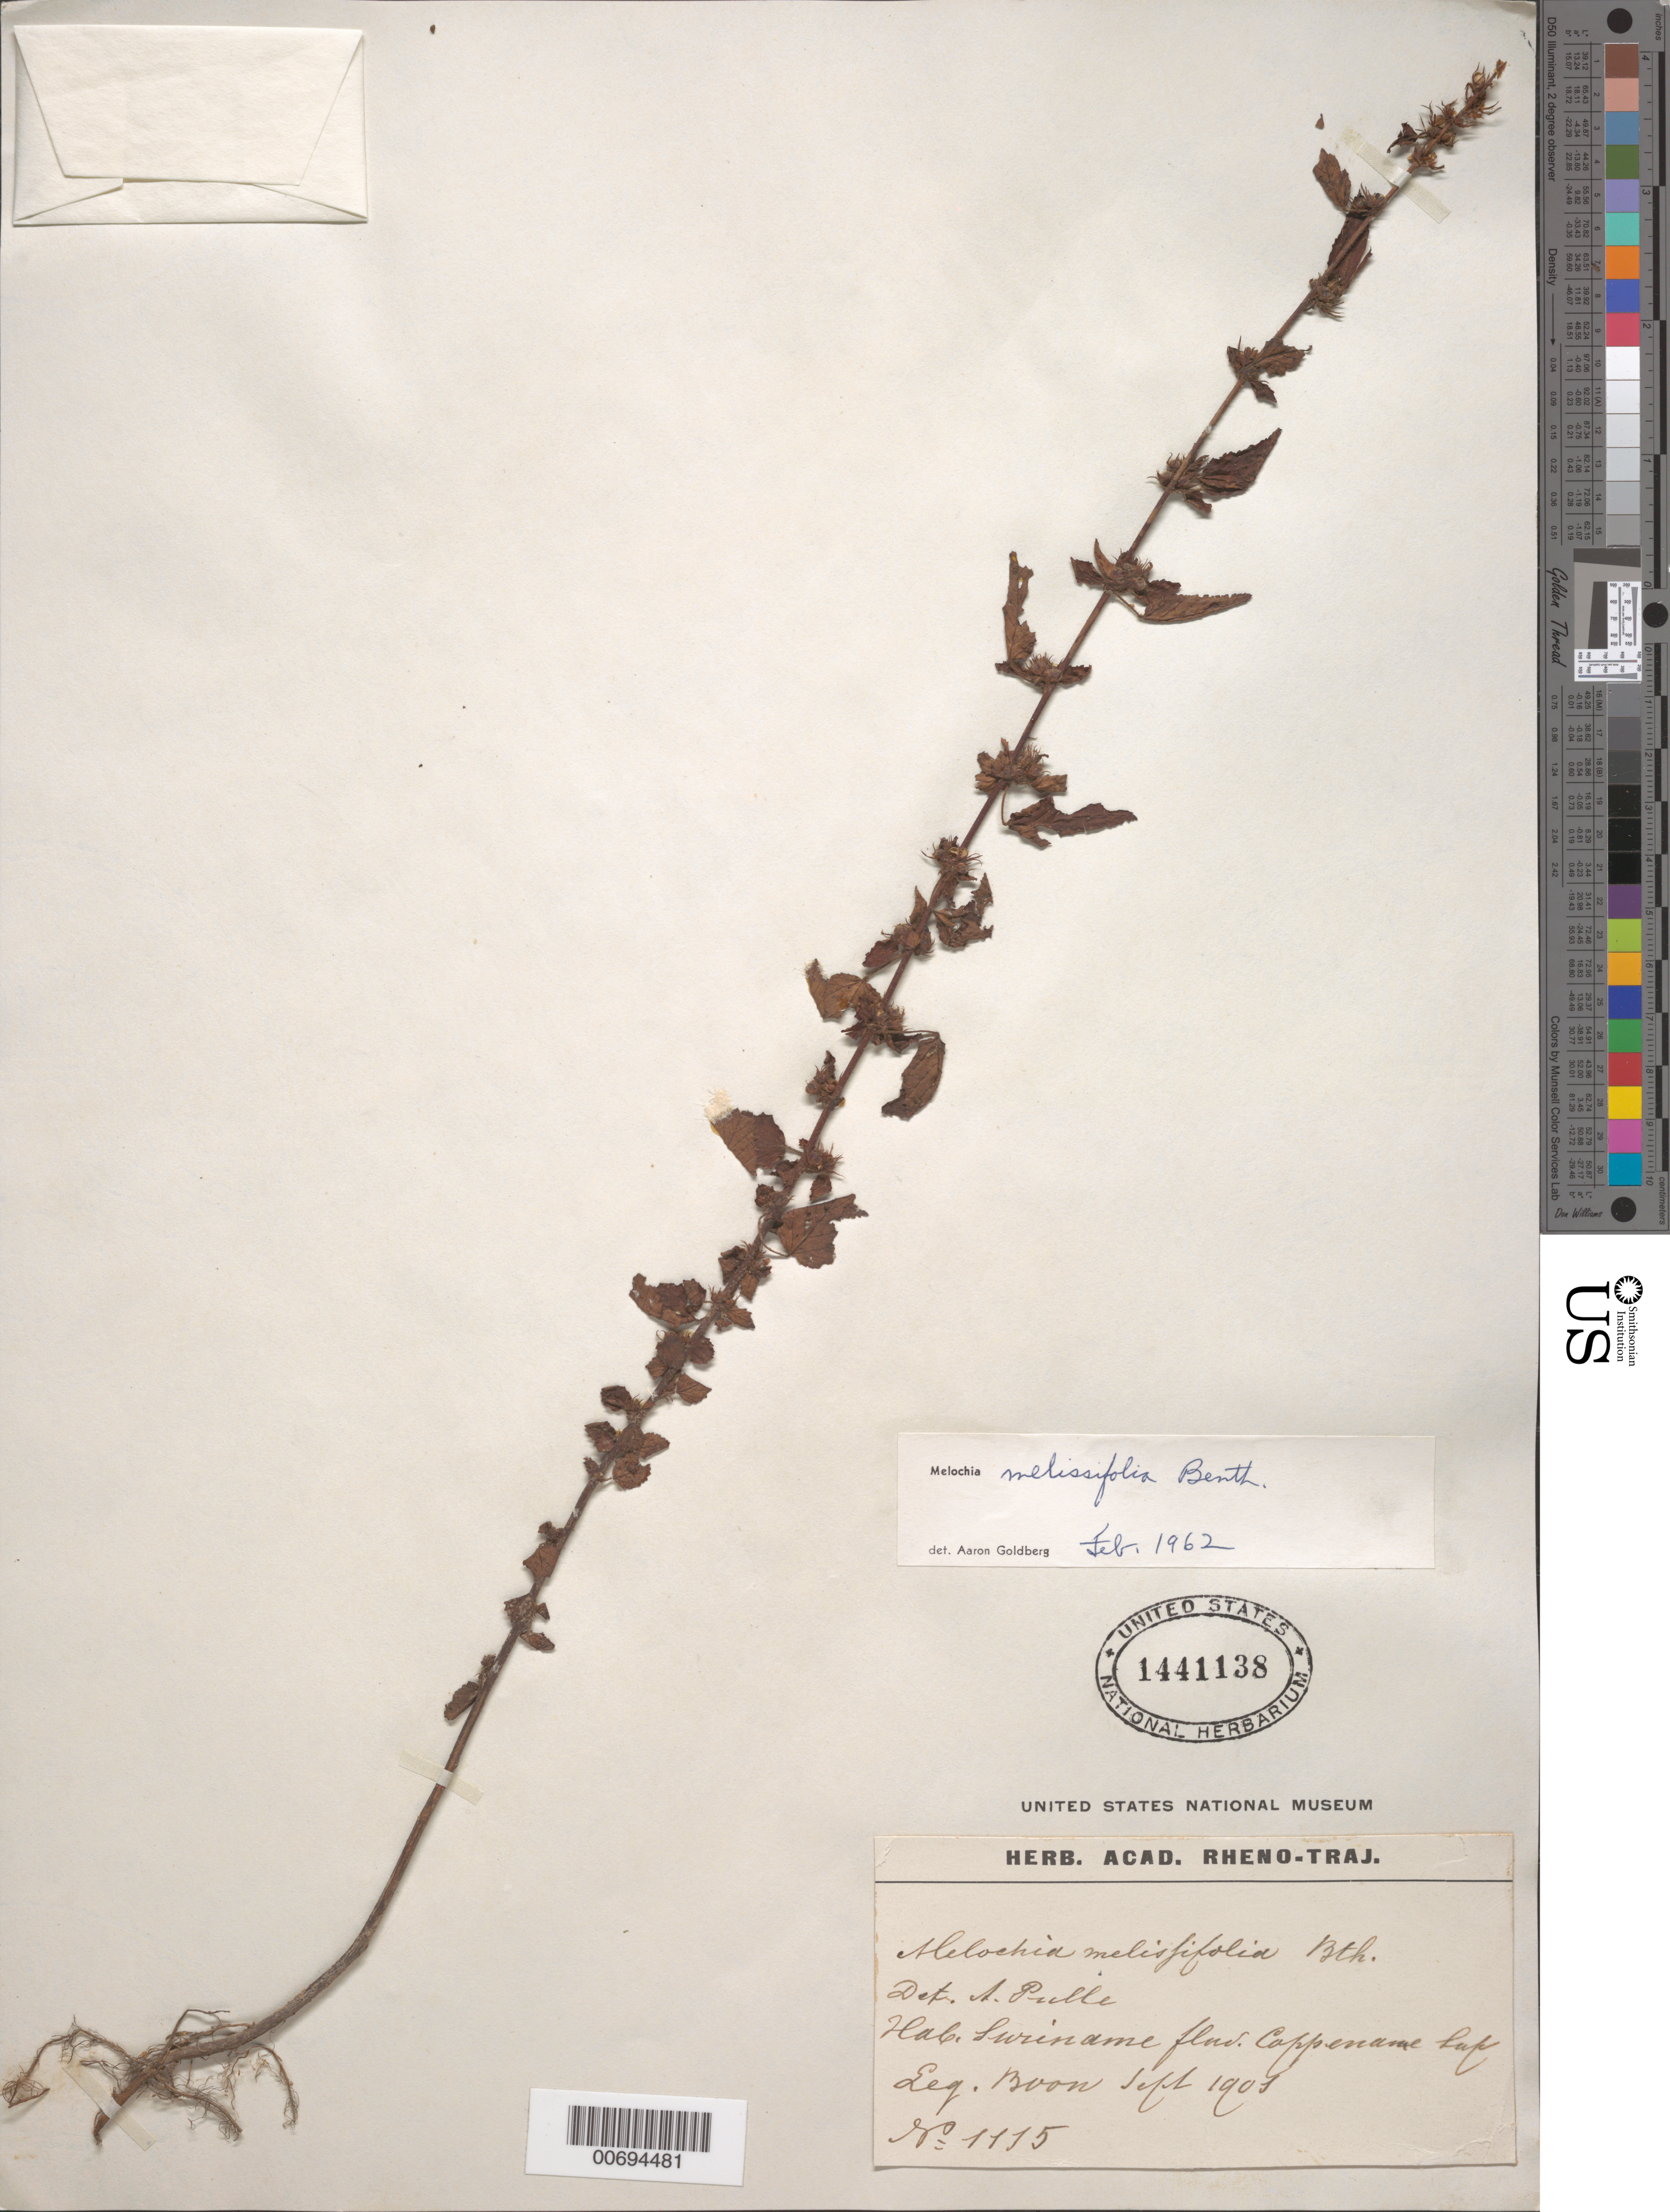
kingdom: Plantae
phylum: Tracheophyta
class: Magnoliopsida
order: Malvales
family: Malvaceae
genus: Melochia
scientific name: Melochia melissifolia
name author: Benth.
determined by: Goldberg, Aaron, (US), NMNH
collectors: -. Buon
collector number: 1115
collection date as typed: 1901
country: Suriname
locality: Coppename R.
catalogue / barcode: US 1441138